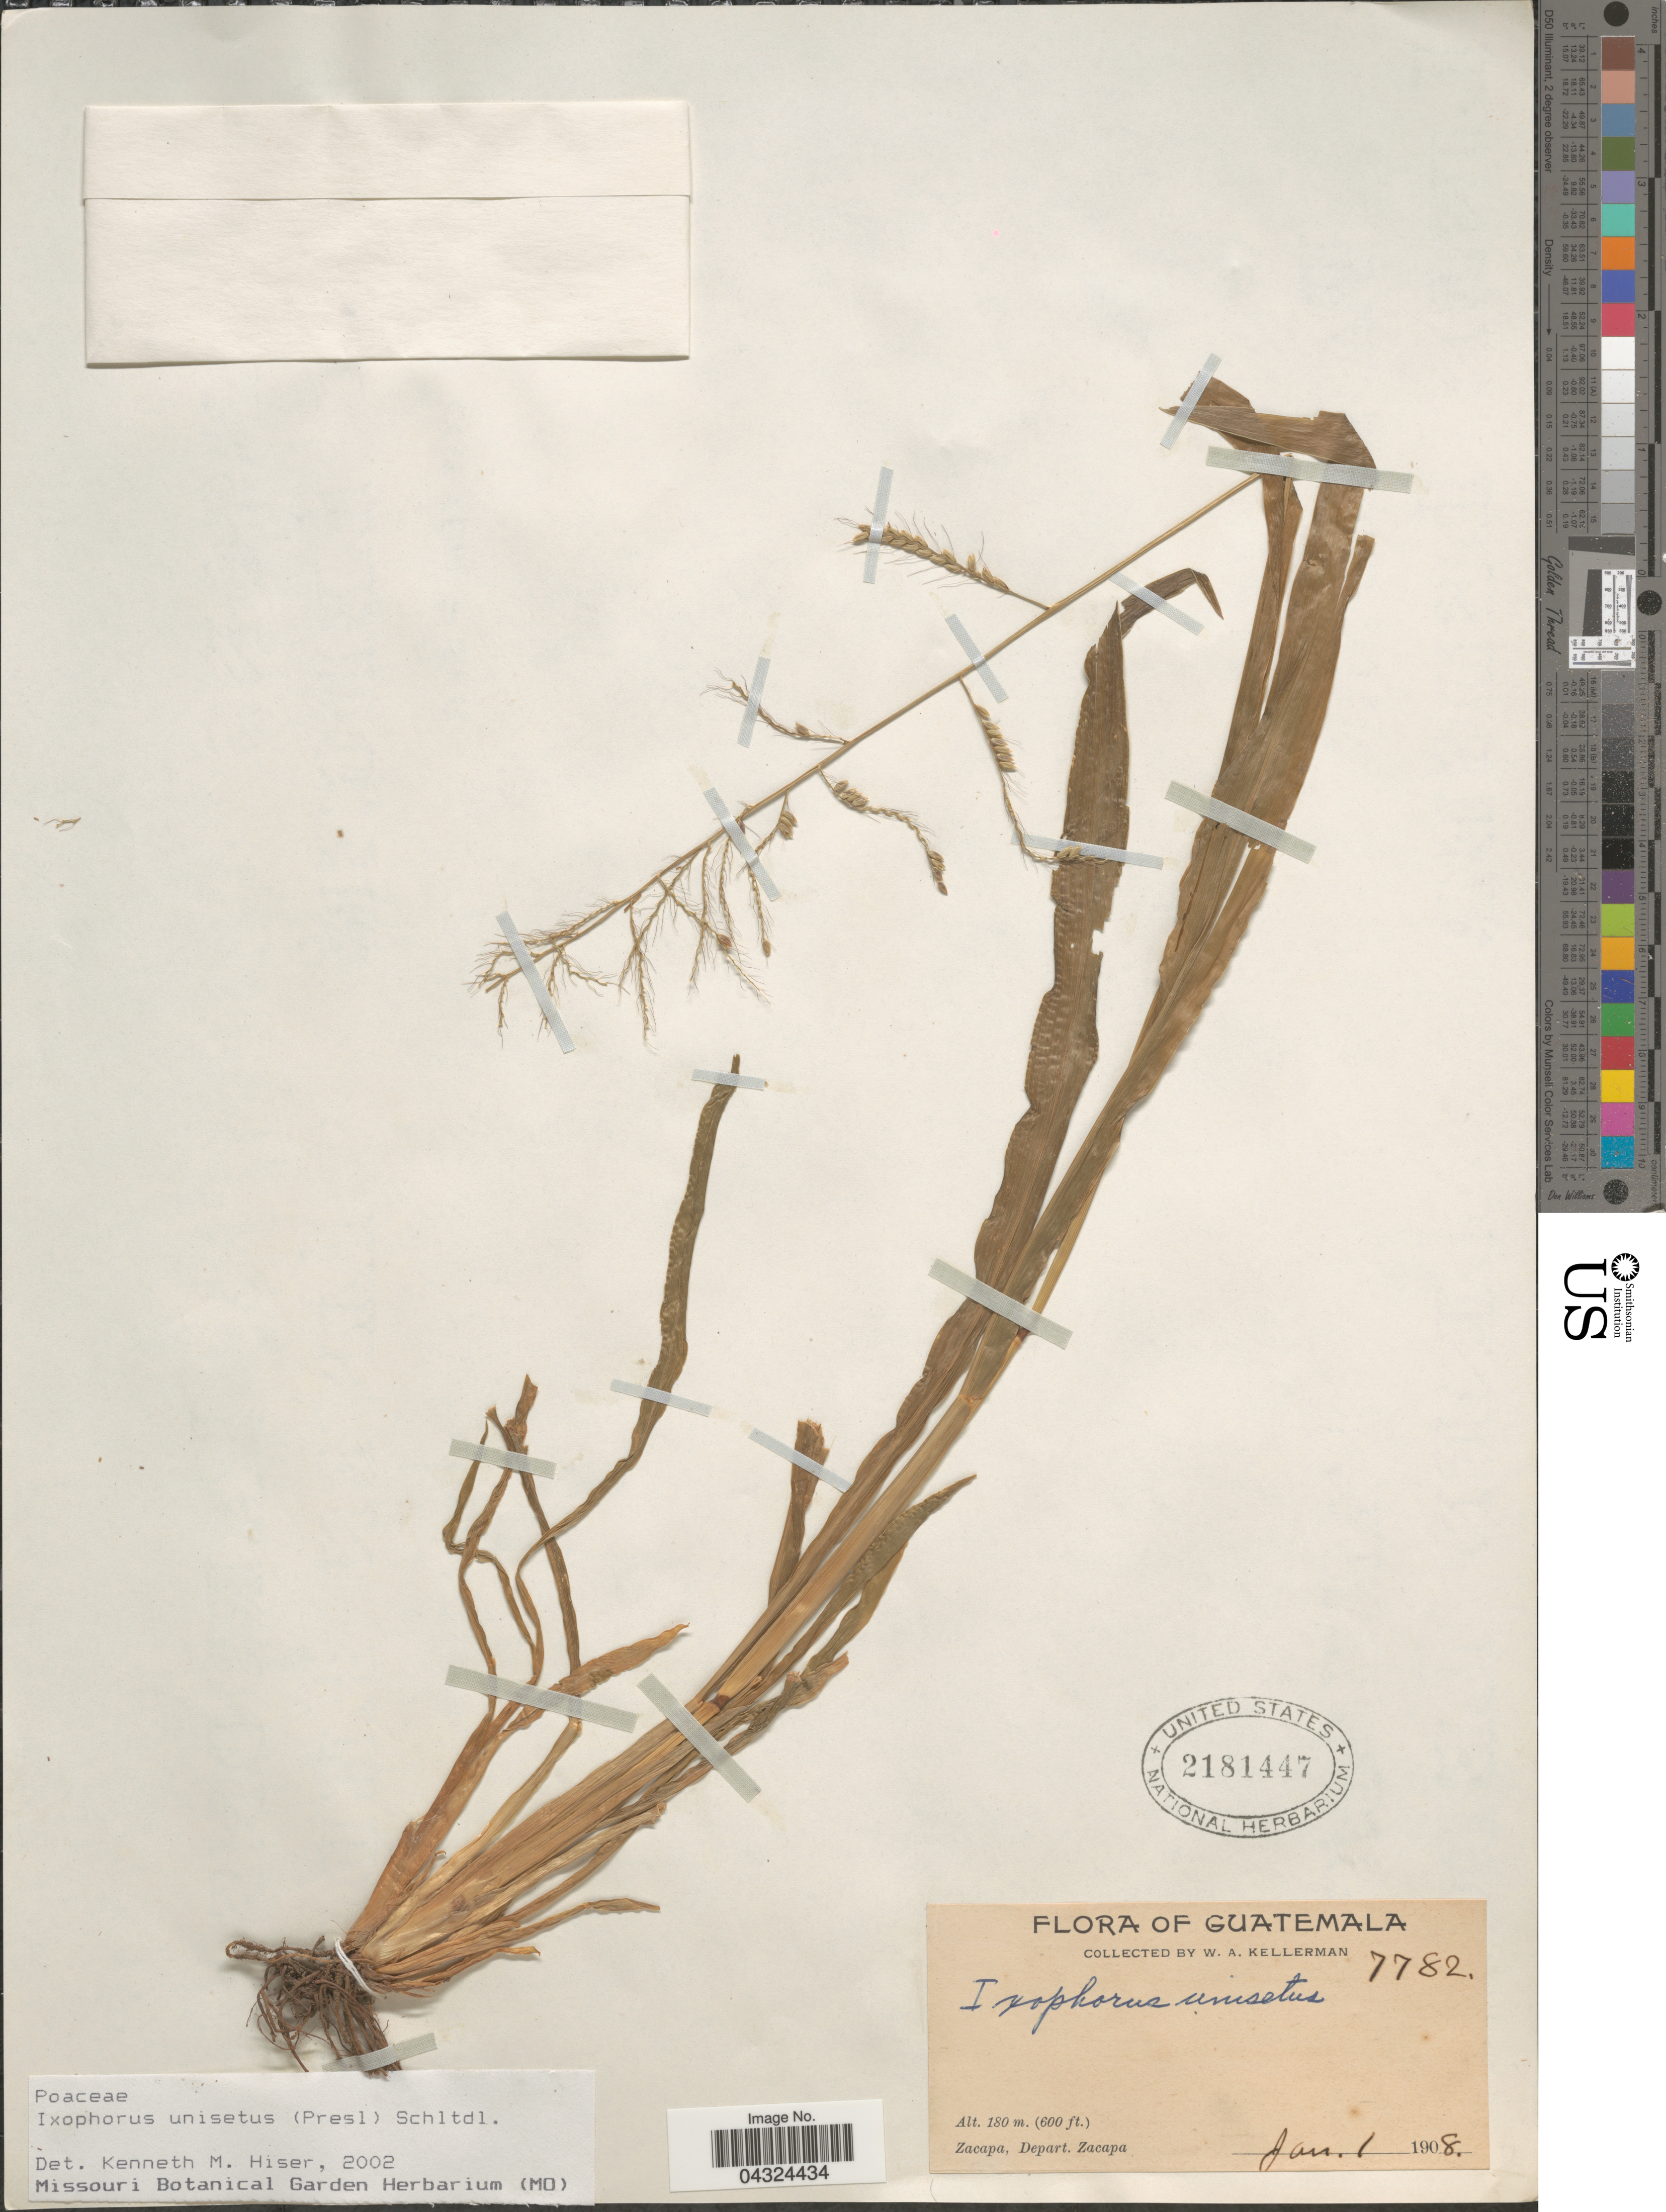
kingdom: Plantae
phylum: Tracheophyta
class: Liliopsida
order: Poales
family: Poaceae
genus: Ixophorus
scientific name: Ixophorus unisetus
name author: (J. Presl) Schltdl.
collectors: W. Kellerman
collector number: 7782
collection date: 1908-01-01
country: Guatemala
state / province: Zacapa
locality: Zacapa, Depart. Zacapa.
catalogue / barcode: US 2181447